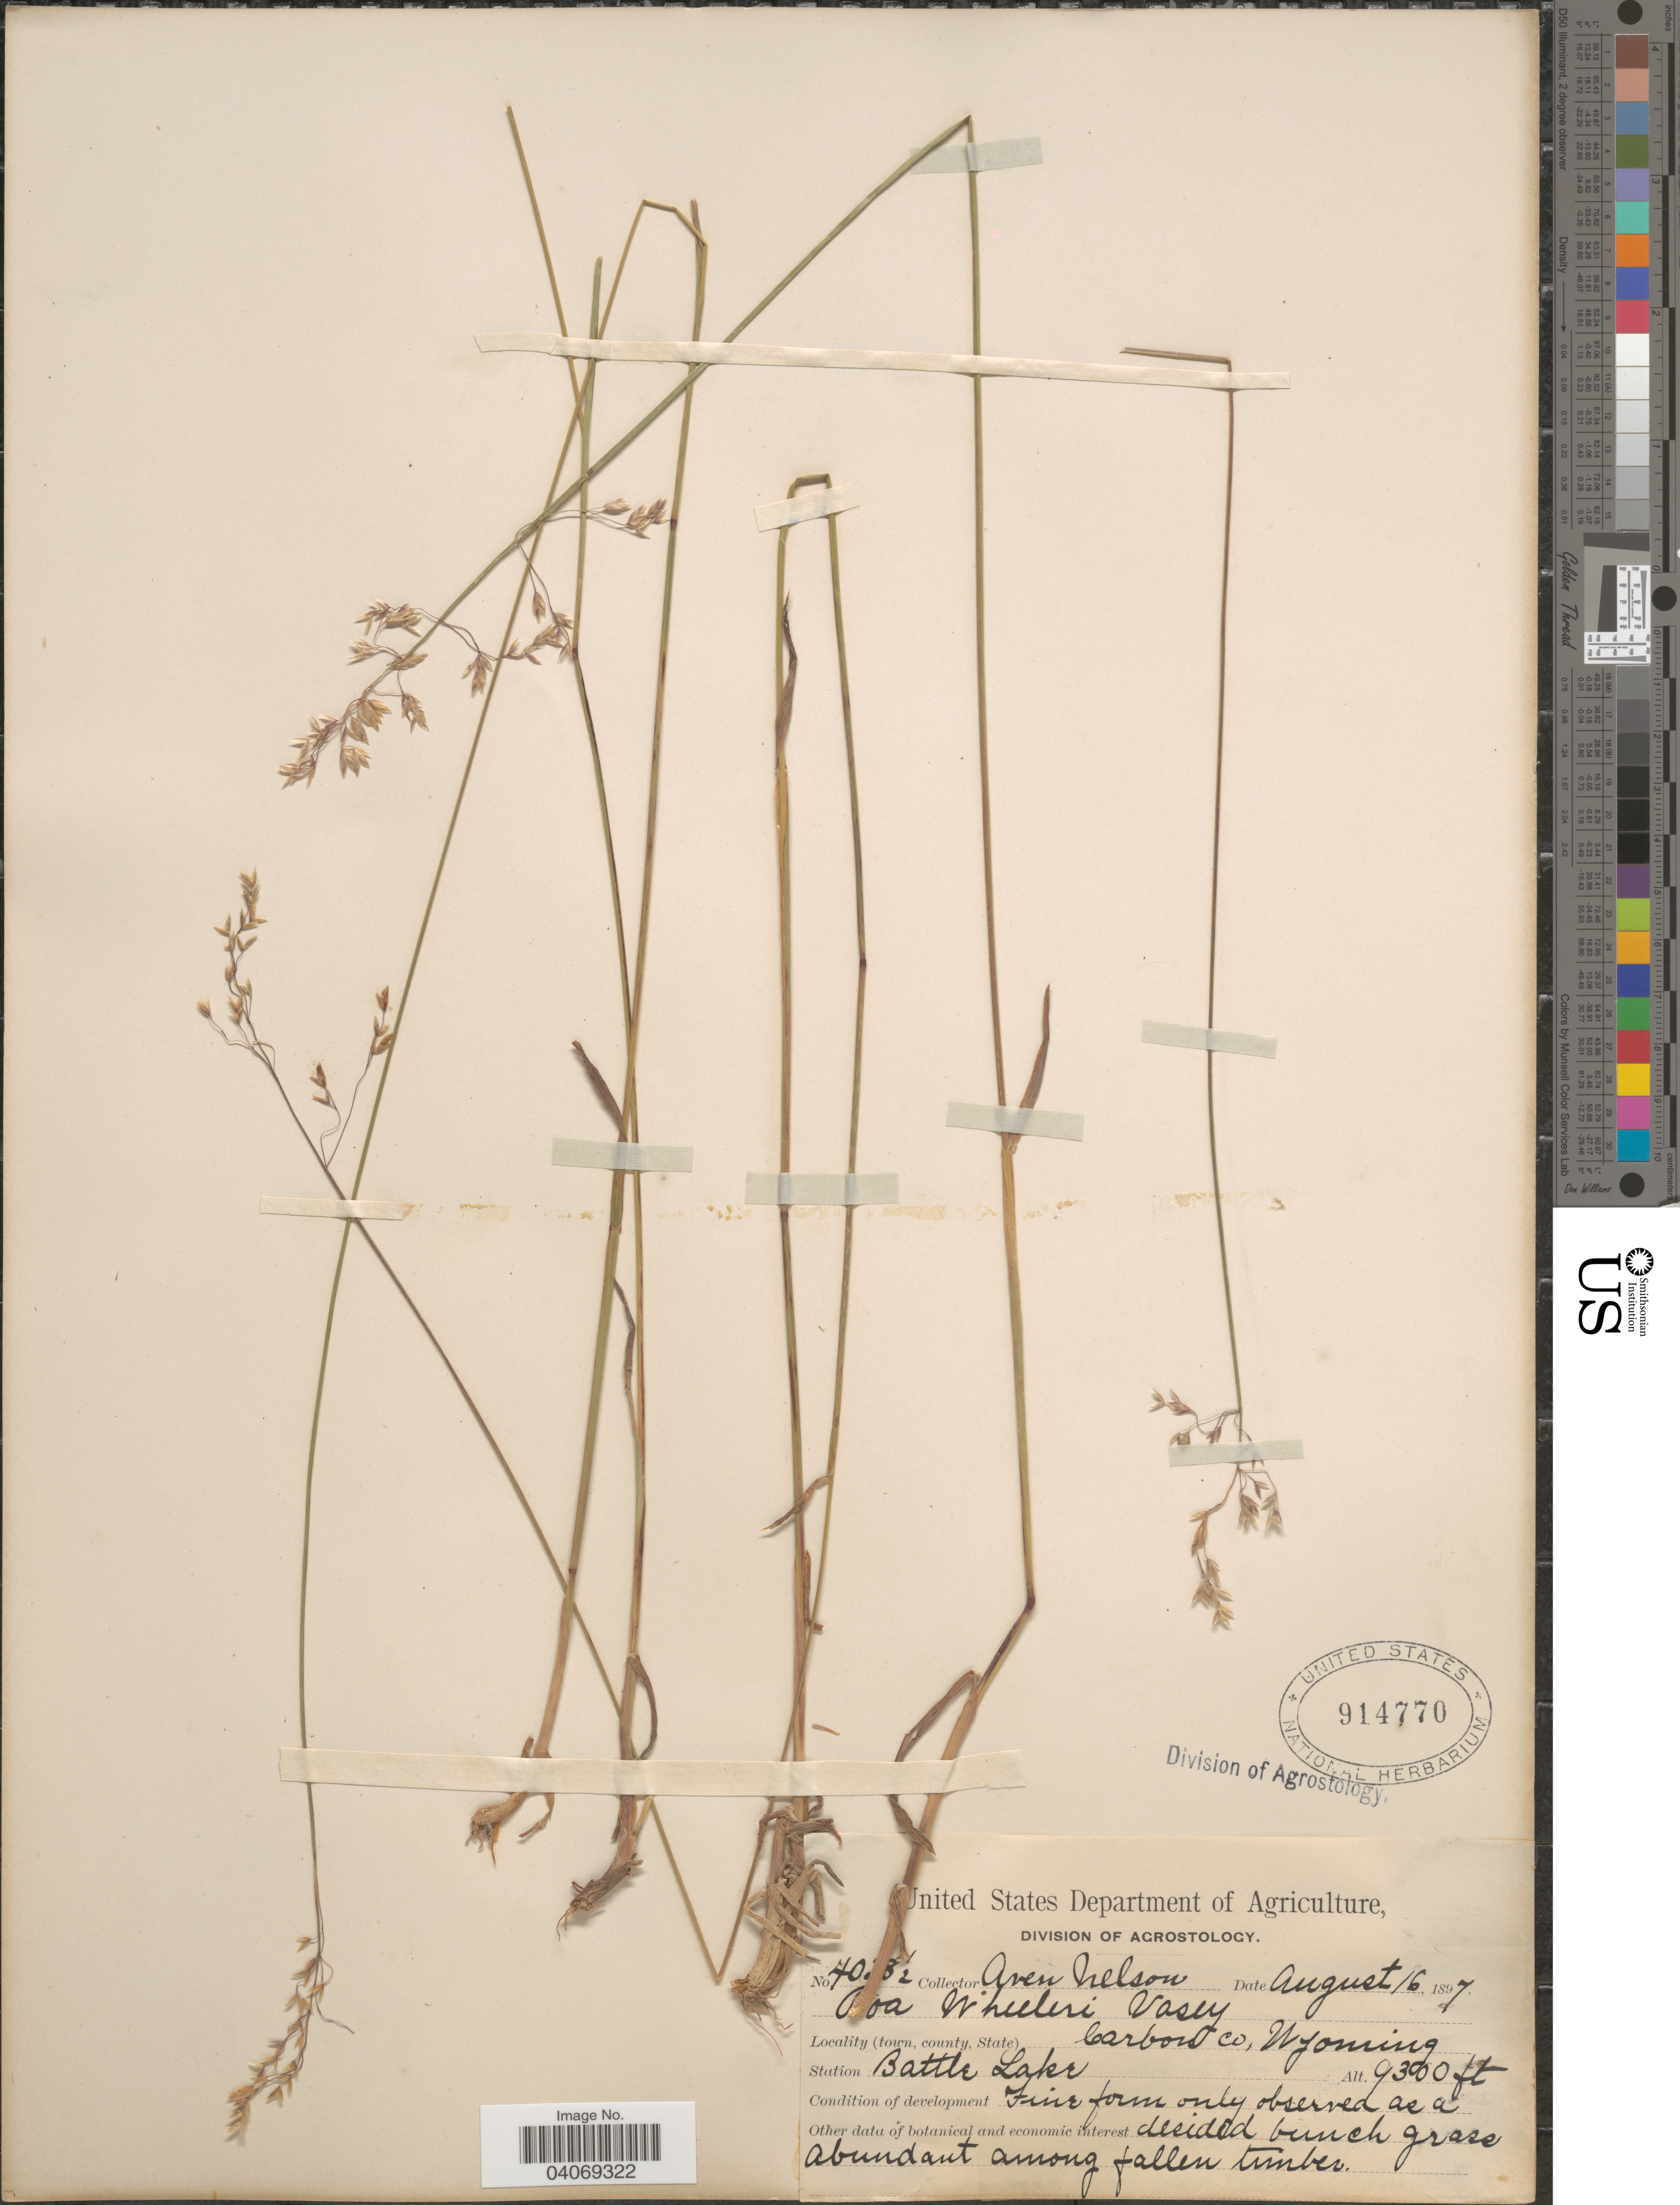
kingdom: Plantae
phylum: Tracheophyta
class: Liliopsida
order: Poales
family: Poaceae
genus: Poa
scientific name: Poa wheeleri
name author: Vasey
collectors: A. Nelson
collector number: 40!2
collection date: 1897-08-16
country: United States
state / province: Wyoming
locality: Carbon Co. Battle Lake.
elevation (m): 2835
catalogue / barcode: US 914770